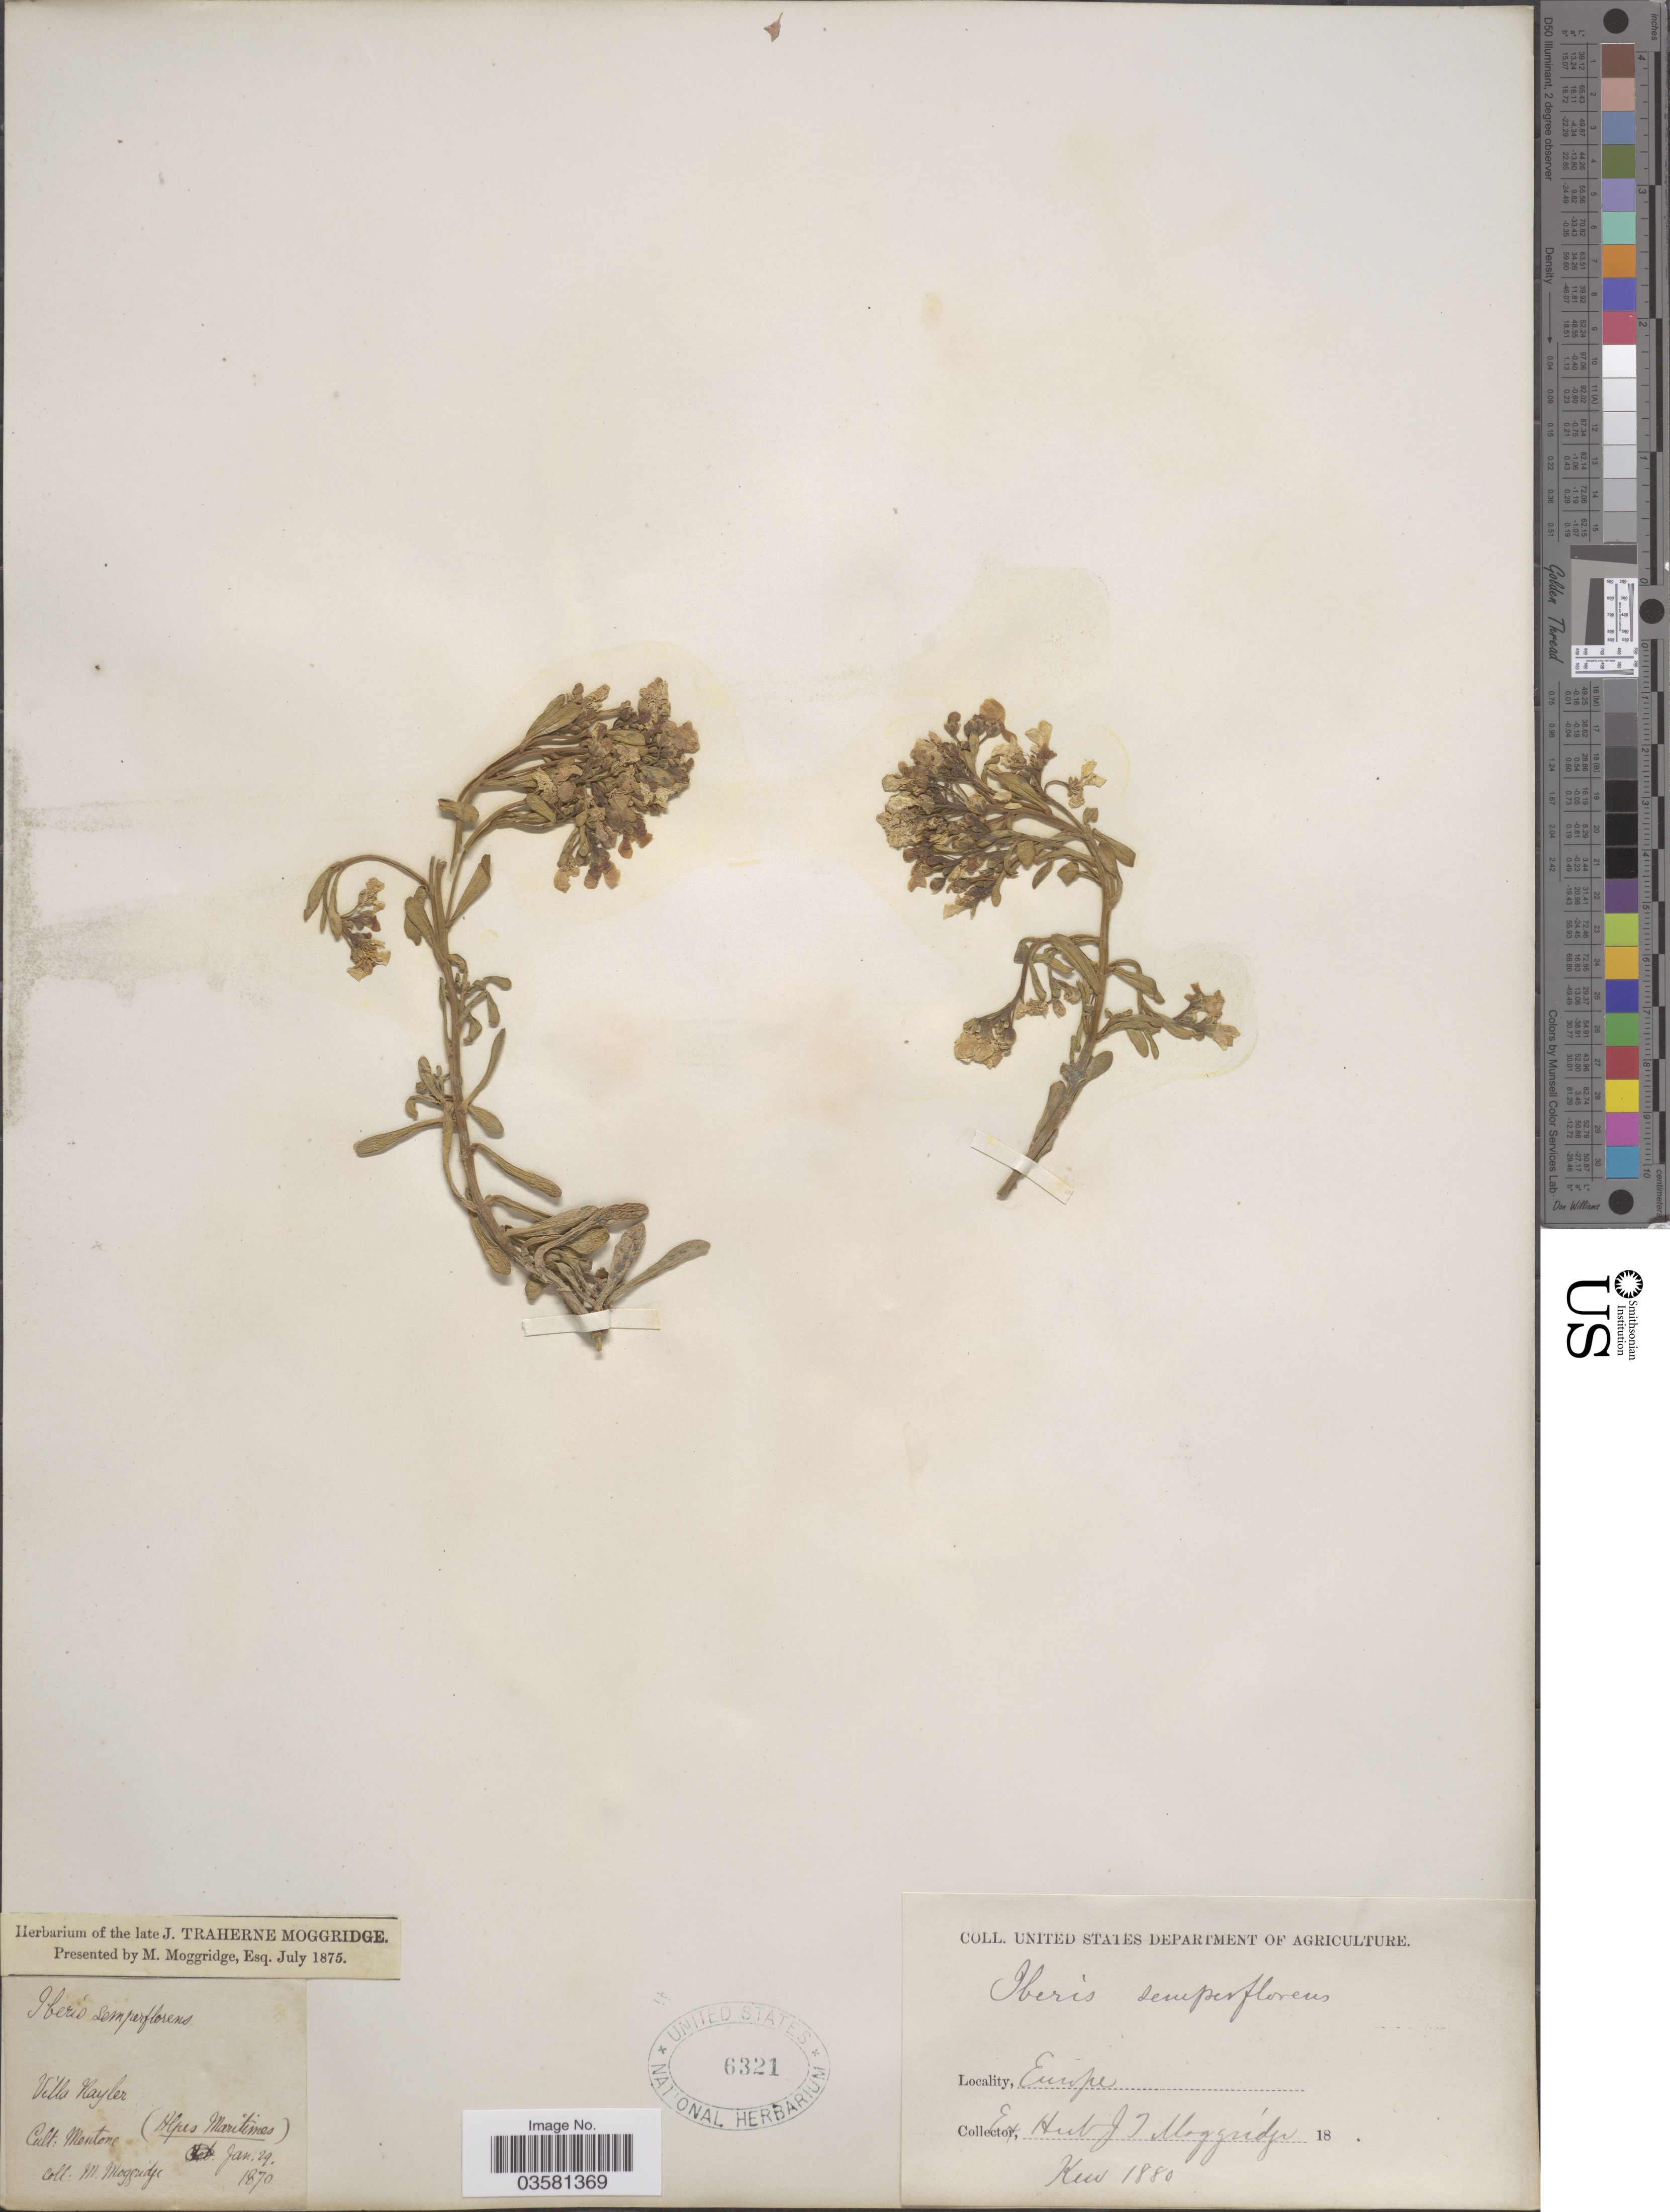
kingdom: Plantae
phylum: Tracheophyta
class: Magnoliopsida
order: Brassicales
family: Brassicaceae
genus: Iberis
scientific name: Iberis semperflorens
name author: L.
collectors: M. Moggridge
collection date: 1870-01-29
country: France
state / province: Provence-Alpes-Côte d'Azur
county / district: Alpes-Maritimes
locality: Villa Nayler. (Alpes Maritimes). Cult: Mentone.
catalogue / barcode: US 6321